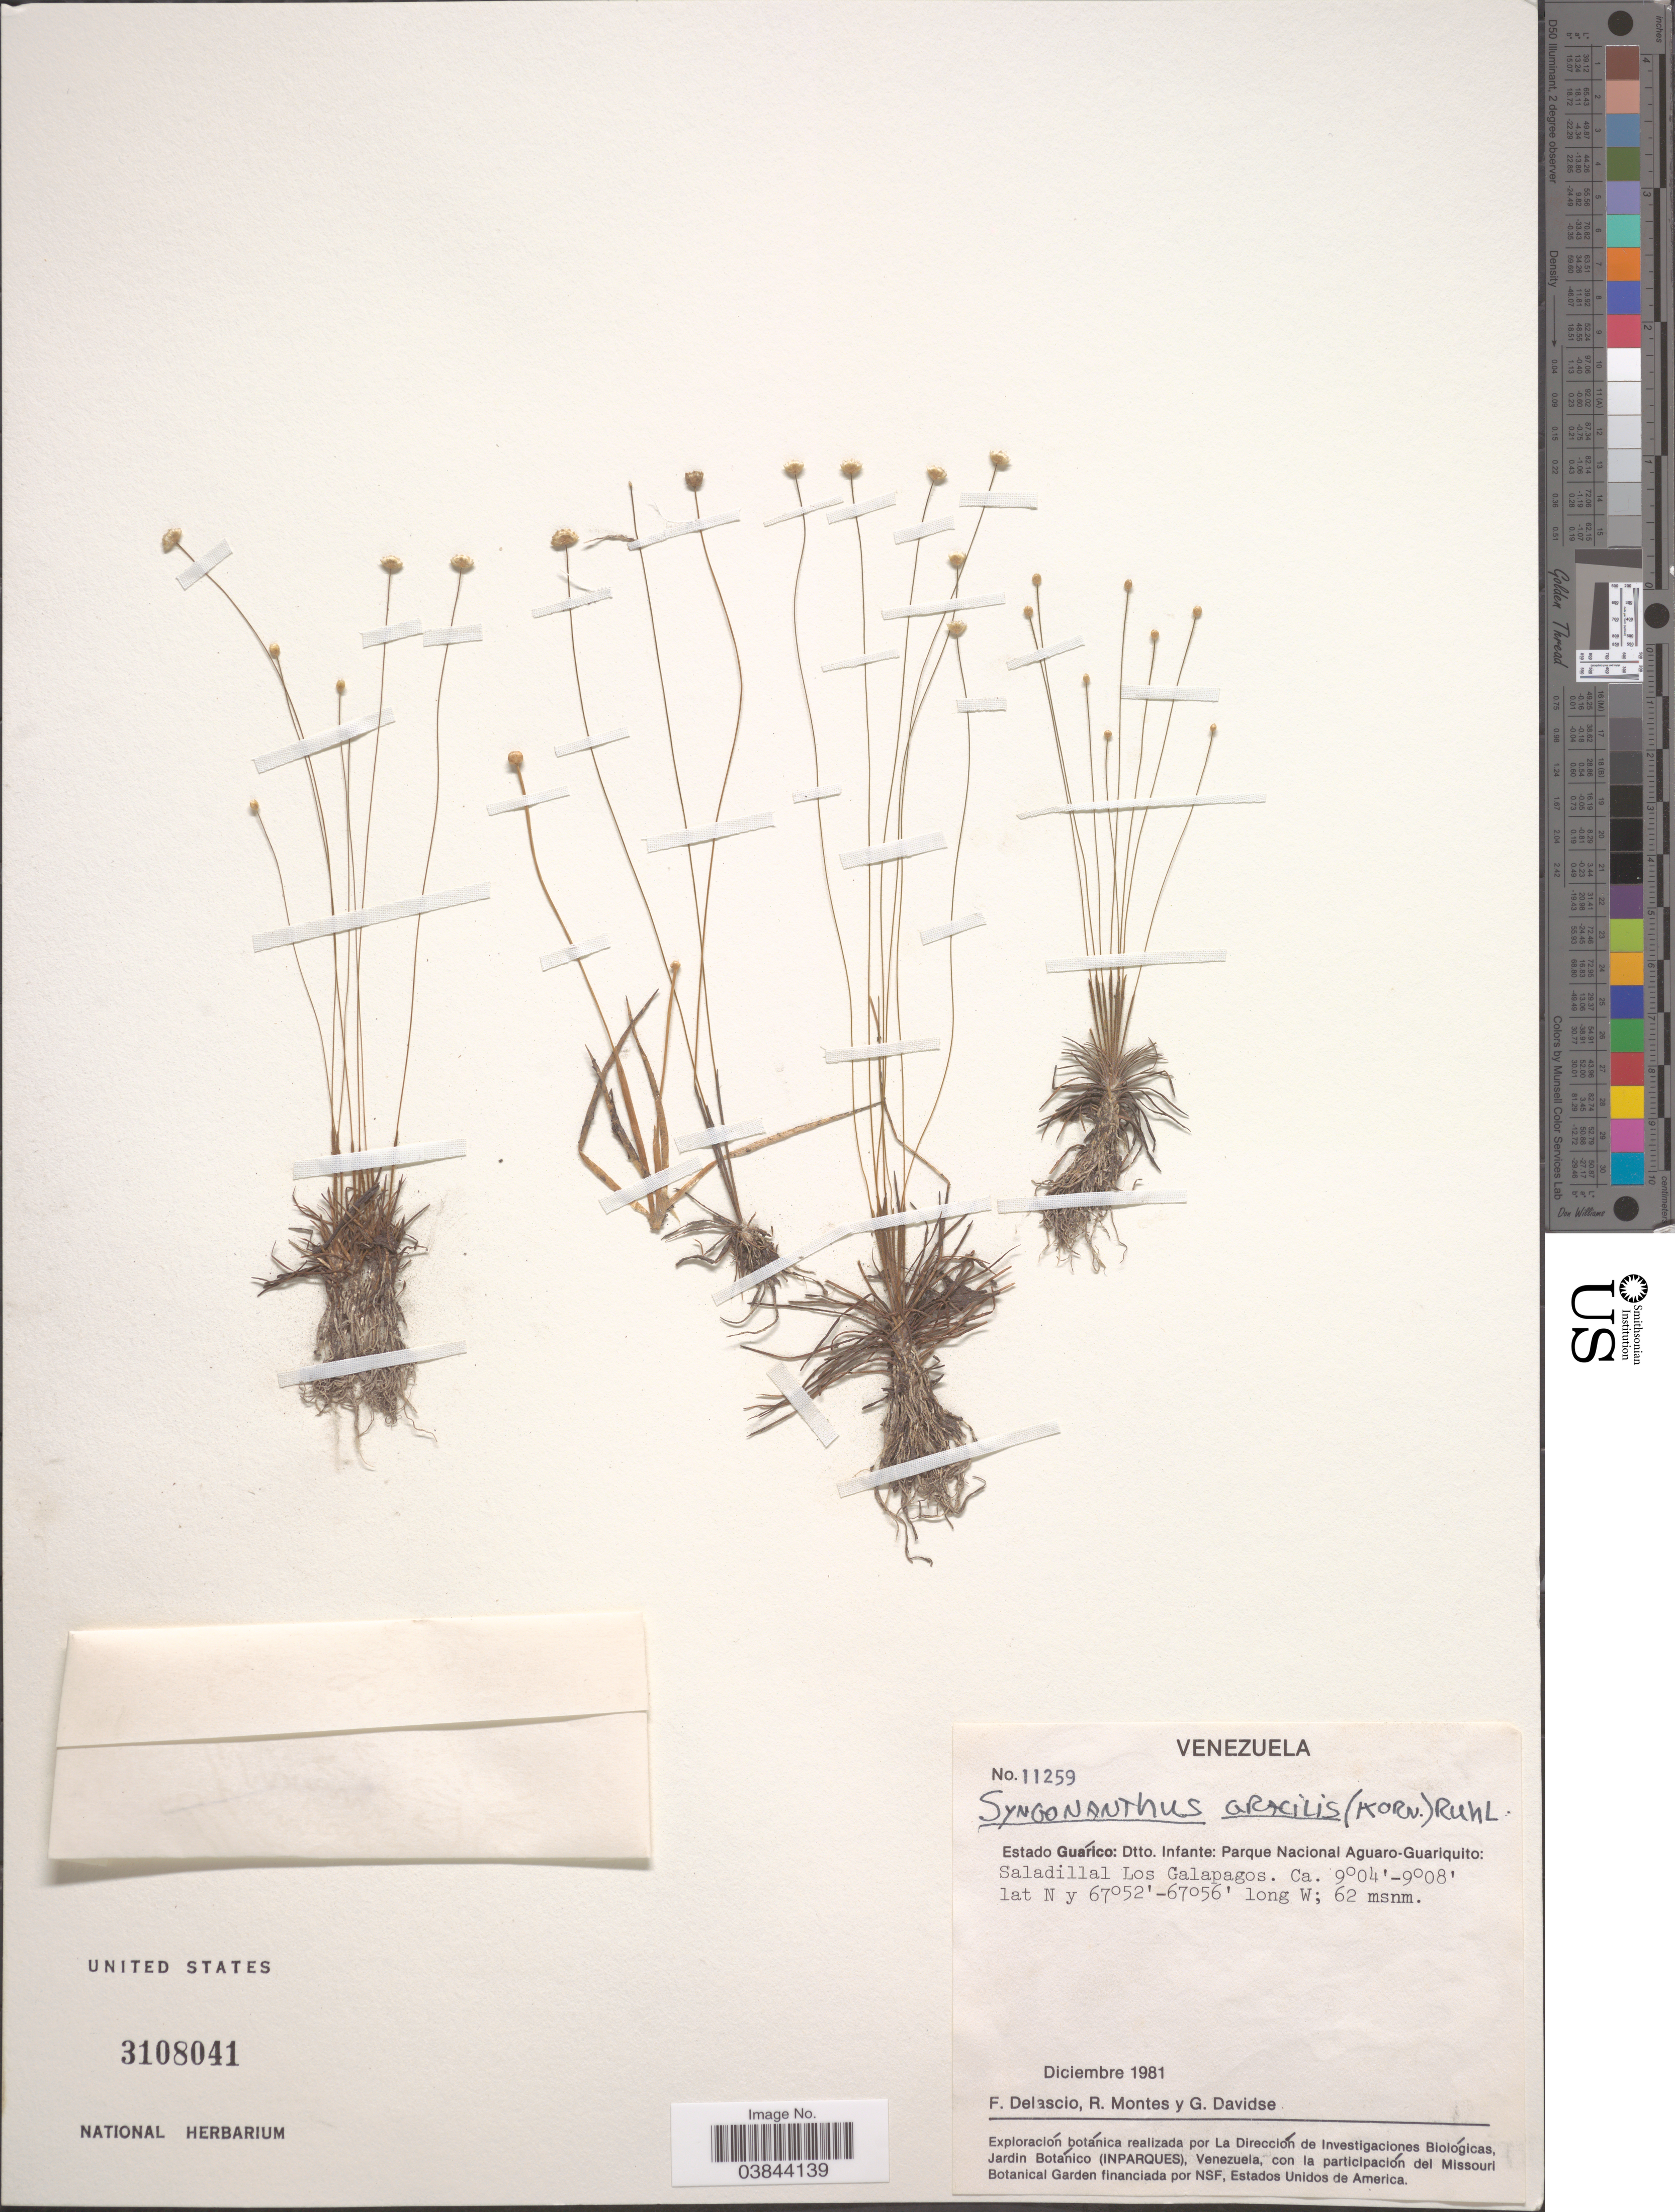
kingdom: Plantae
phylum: Tracheophyta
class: Liliopsida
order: Poales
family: Eriocaulaceae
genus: Syngonanthus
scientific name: Syngonanthus gracilis var. gracilis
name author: (Bong.) Ruhland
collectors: F. Delascio C., R. Montes & G. Davidse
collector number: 11259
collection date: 1981-12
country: Venezuela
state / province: Guarico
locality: Dtto. Infante: Parque Nacional Aguaro-Guariquito: Saladillal Los Galapagos.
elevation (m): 62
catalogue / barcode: US 3108041